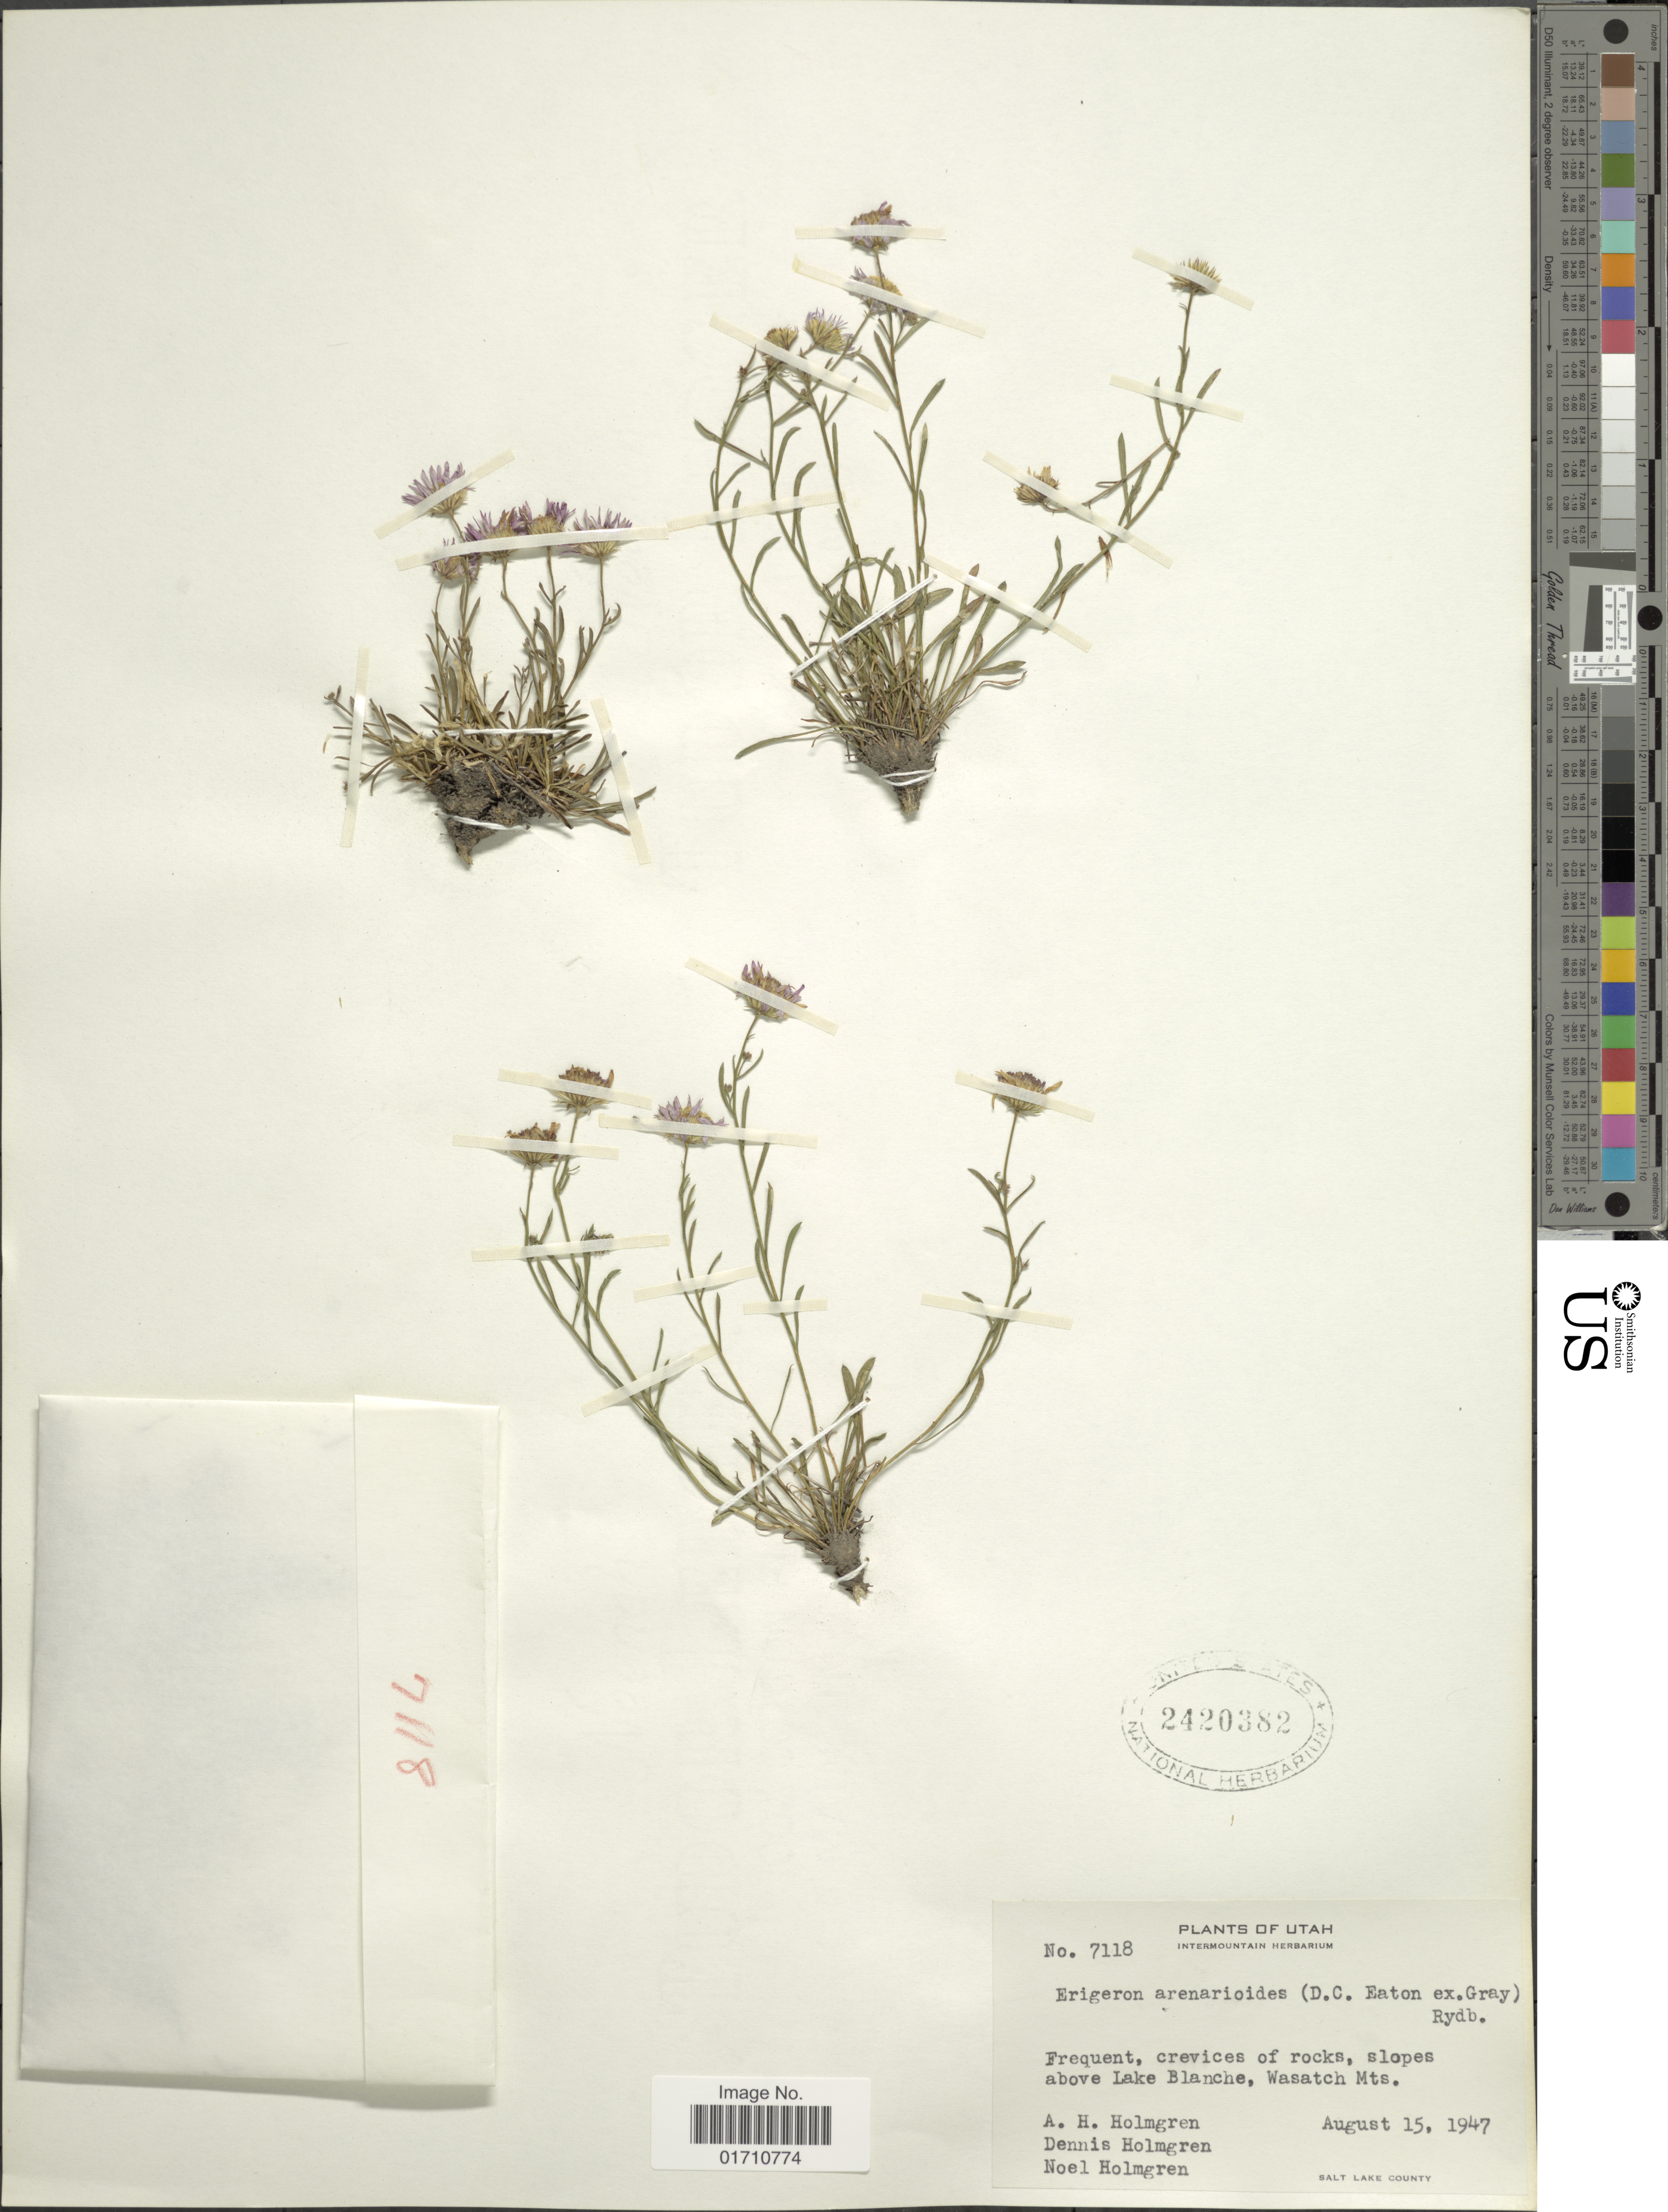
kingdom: Plantae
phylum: Tracheophyta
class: Magnoliopsida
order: Asterales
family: Asteraceae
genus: Erigeron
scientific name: Erigeron arenarioides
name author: (D.C. Eaton) Rydb.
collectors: A. H. Holmgren, D. E. Holmgren & N. H. Holmgren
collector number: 7118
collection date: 1947-08-15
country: United States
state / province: Utah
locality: Frequent, crevices of rocks, slopes above Lake Blanche, Wasatch Mts, Salt Lake County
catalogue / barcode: US 2420382